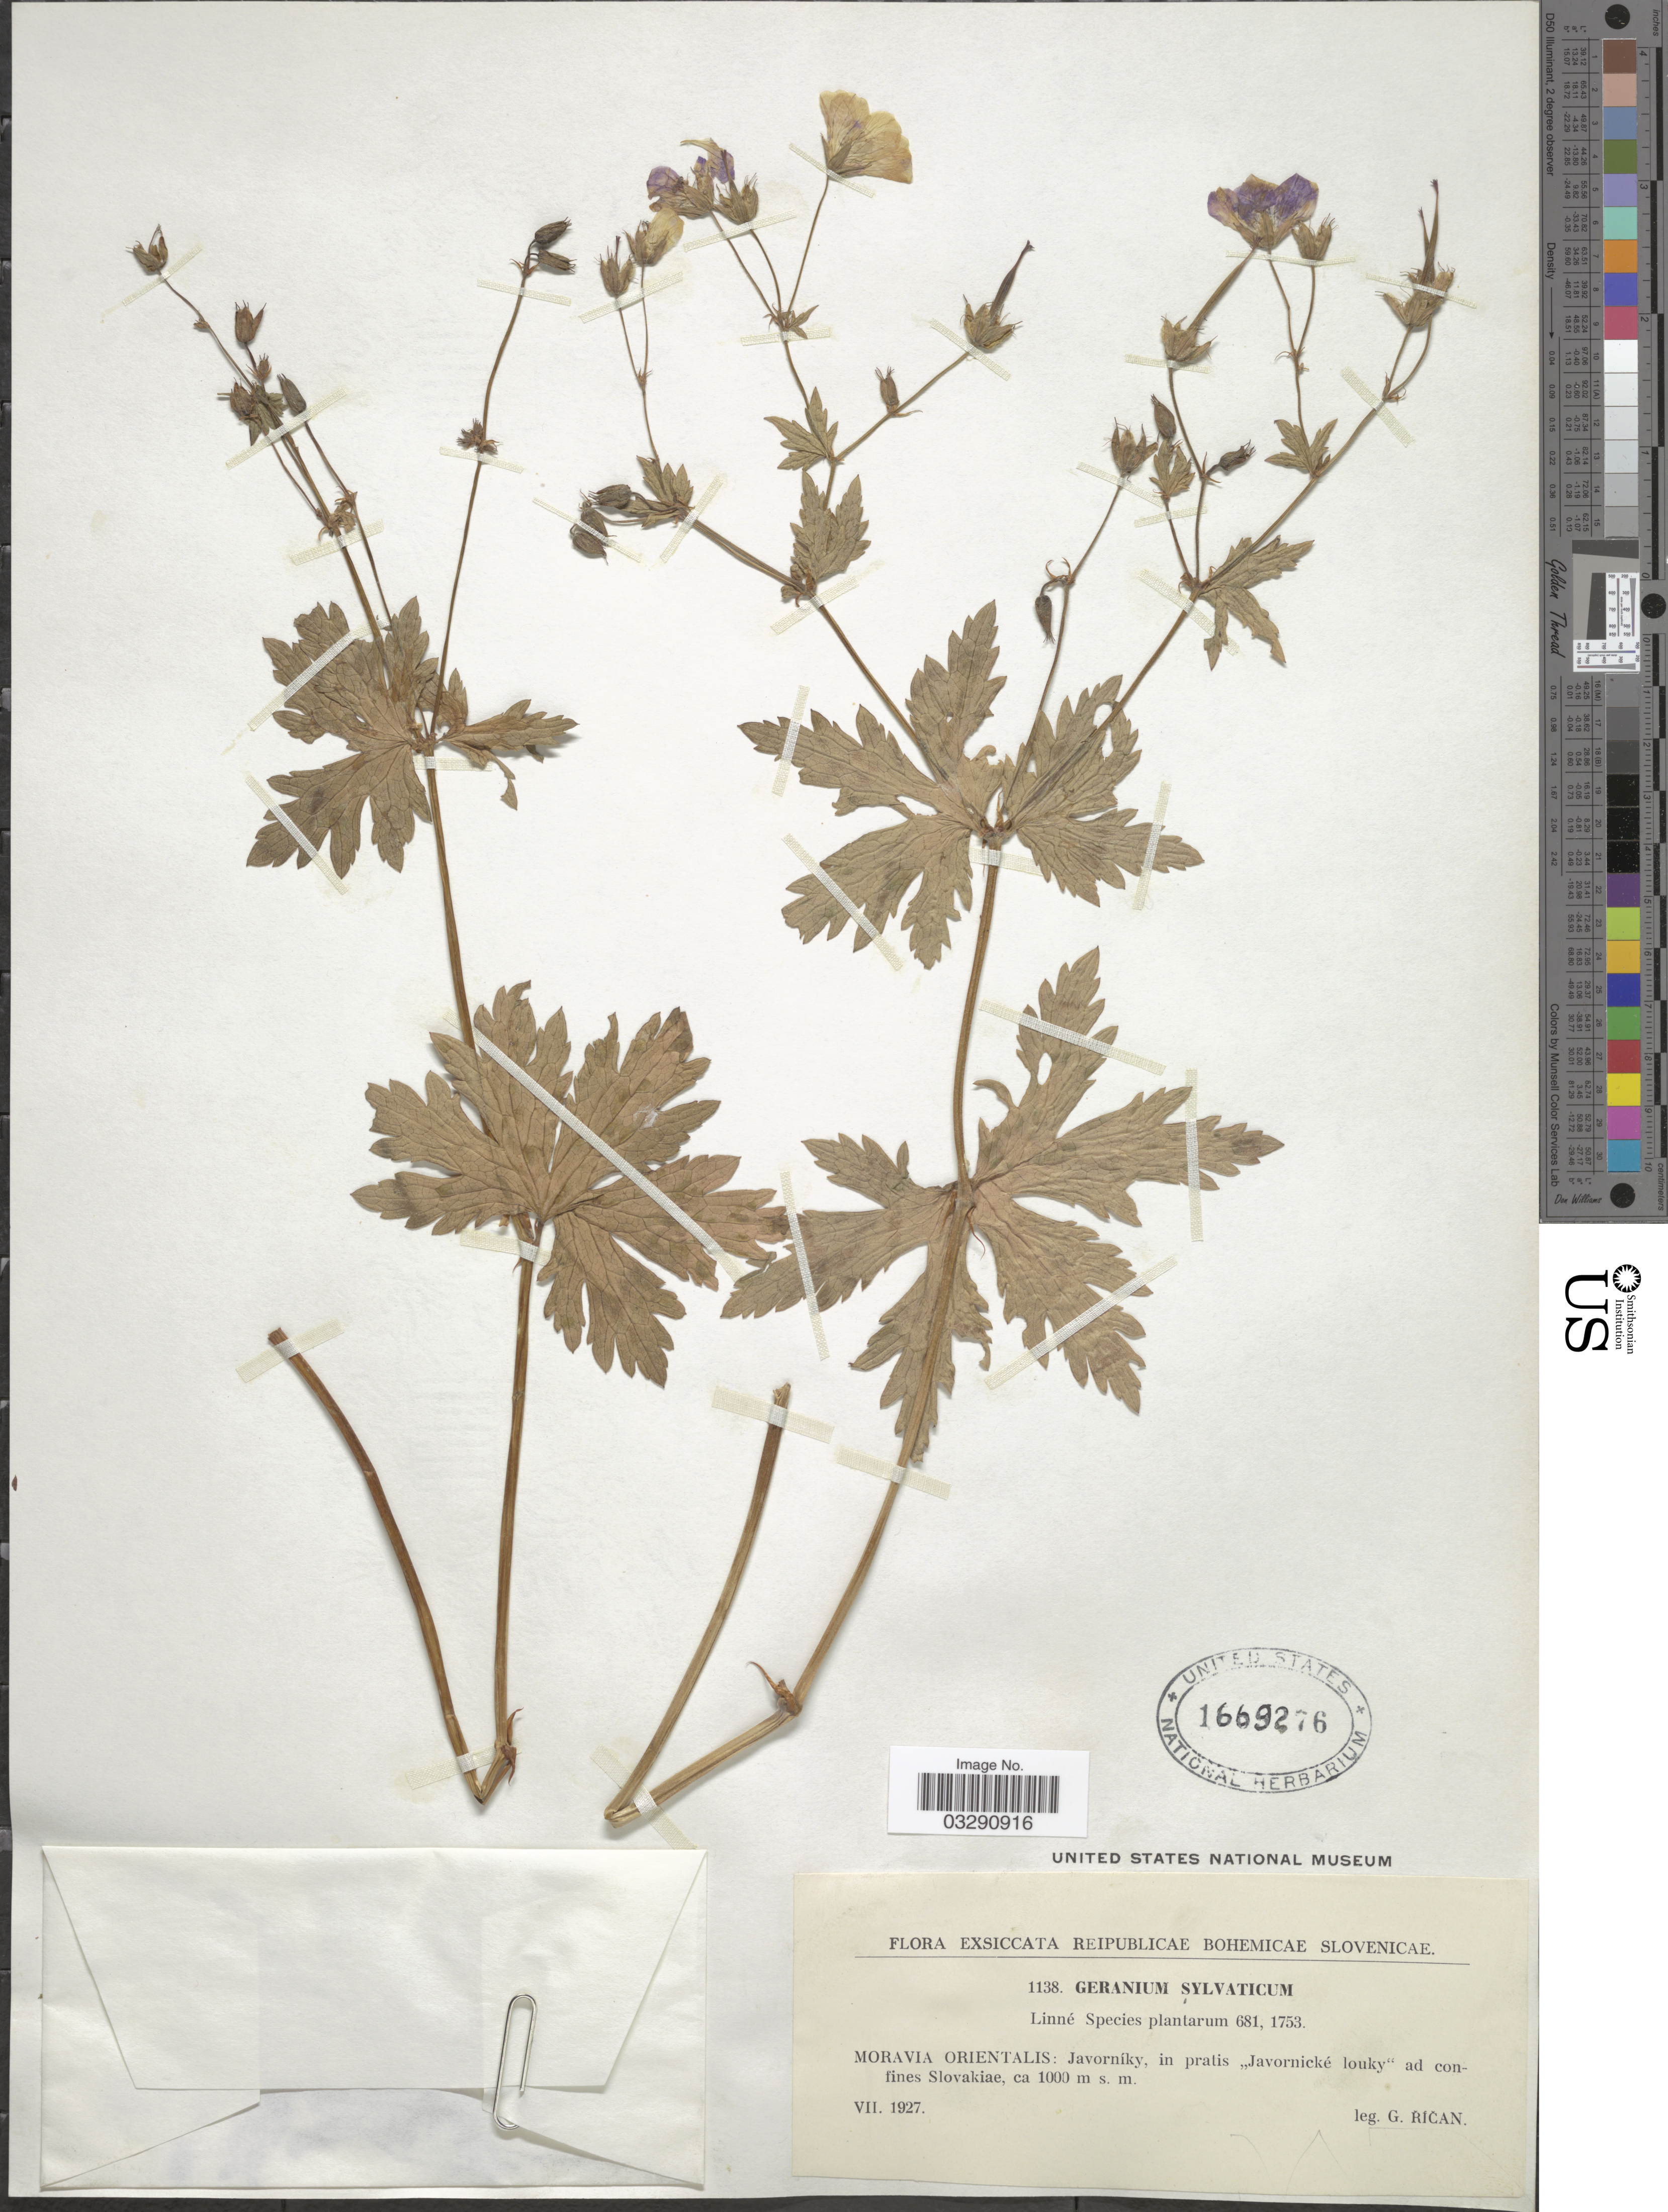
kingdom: Plantae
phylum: Tracheophyta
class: Magnoliopsida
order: Geraniales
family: Geraniaceae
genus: Geranium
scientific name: Geranium silvaticum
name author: L.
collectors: G. Rican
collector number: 1138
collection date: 1927-07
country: Czechia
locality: Reipublicae Bohemicae Slovenicae, Moravia Orientalis: Javorníky, in pratis "Javornické louky" ad confines Slovakiae.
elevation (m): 1000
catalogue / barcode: US 1669276